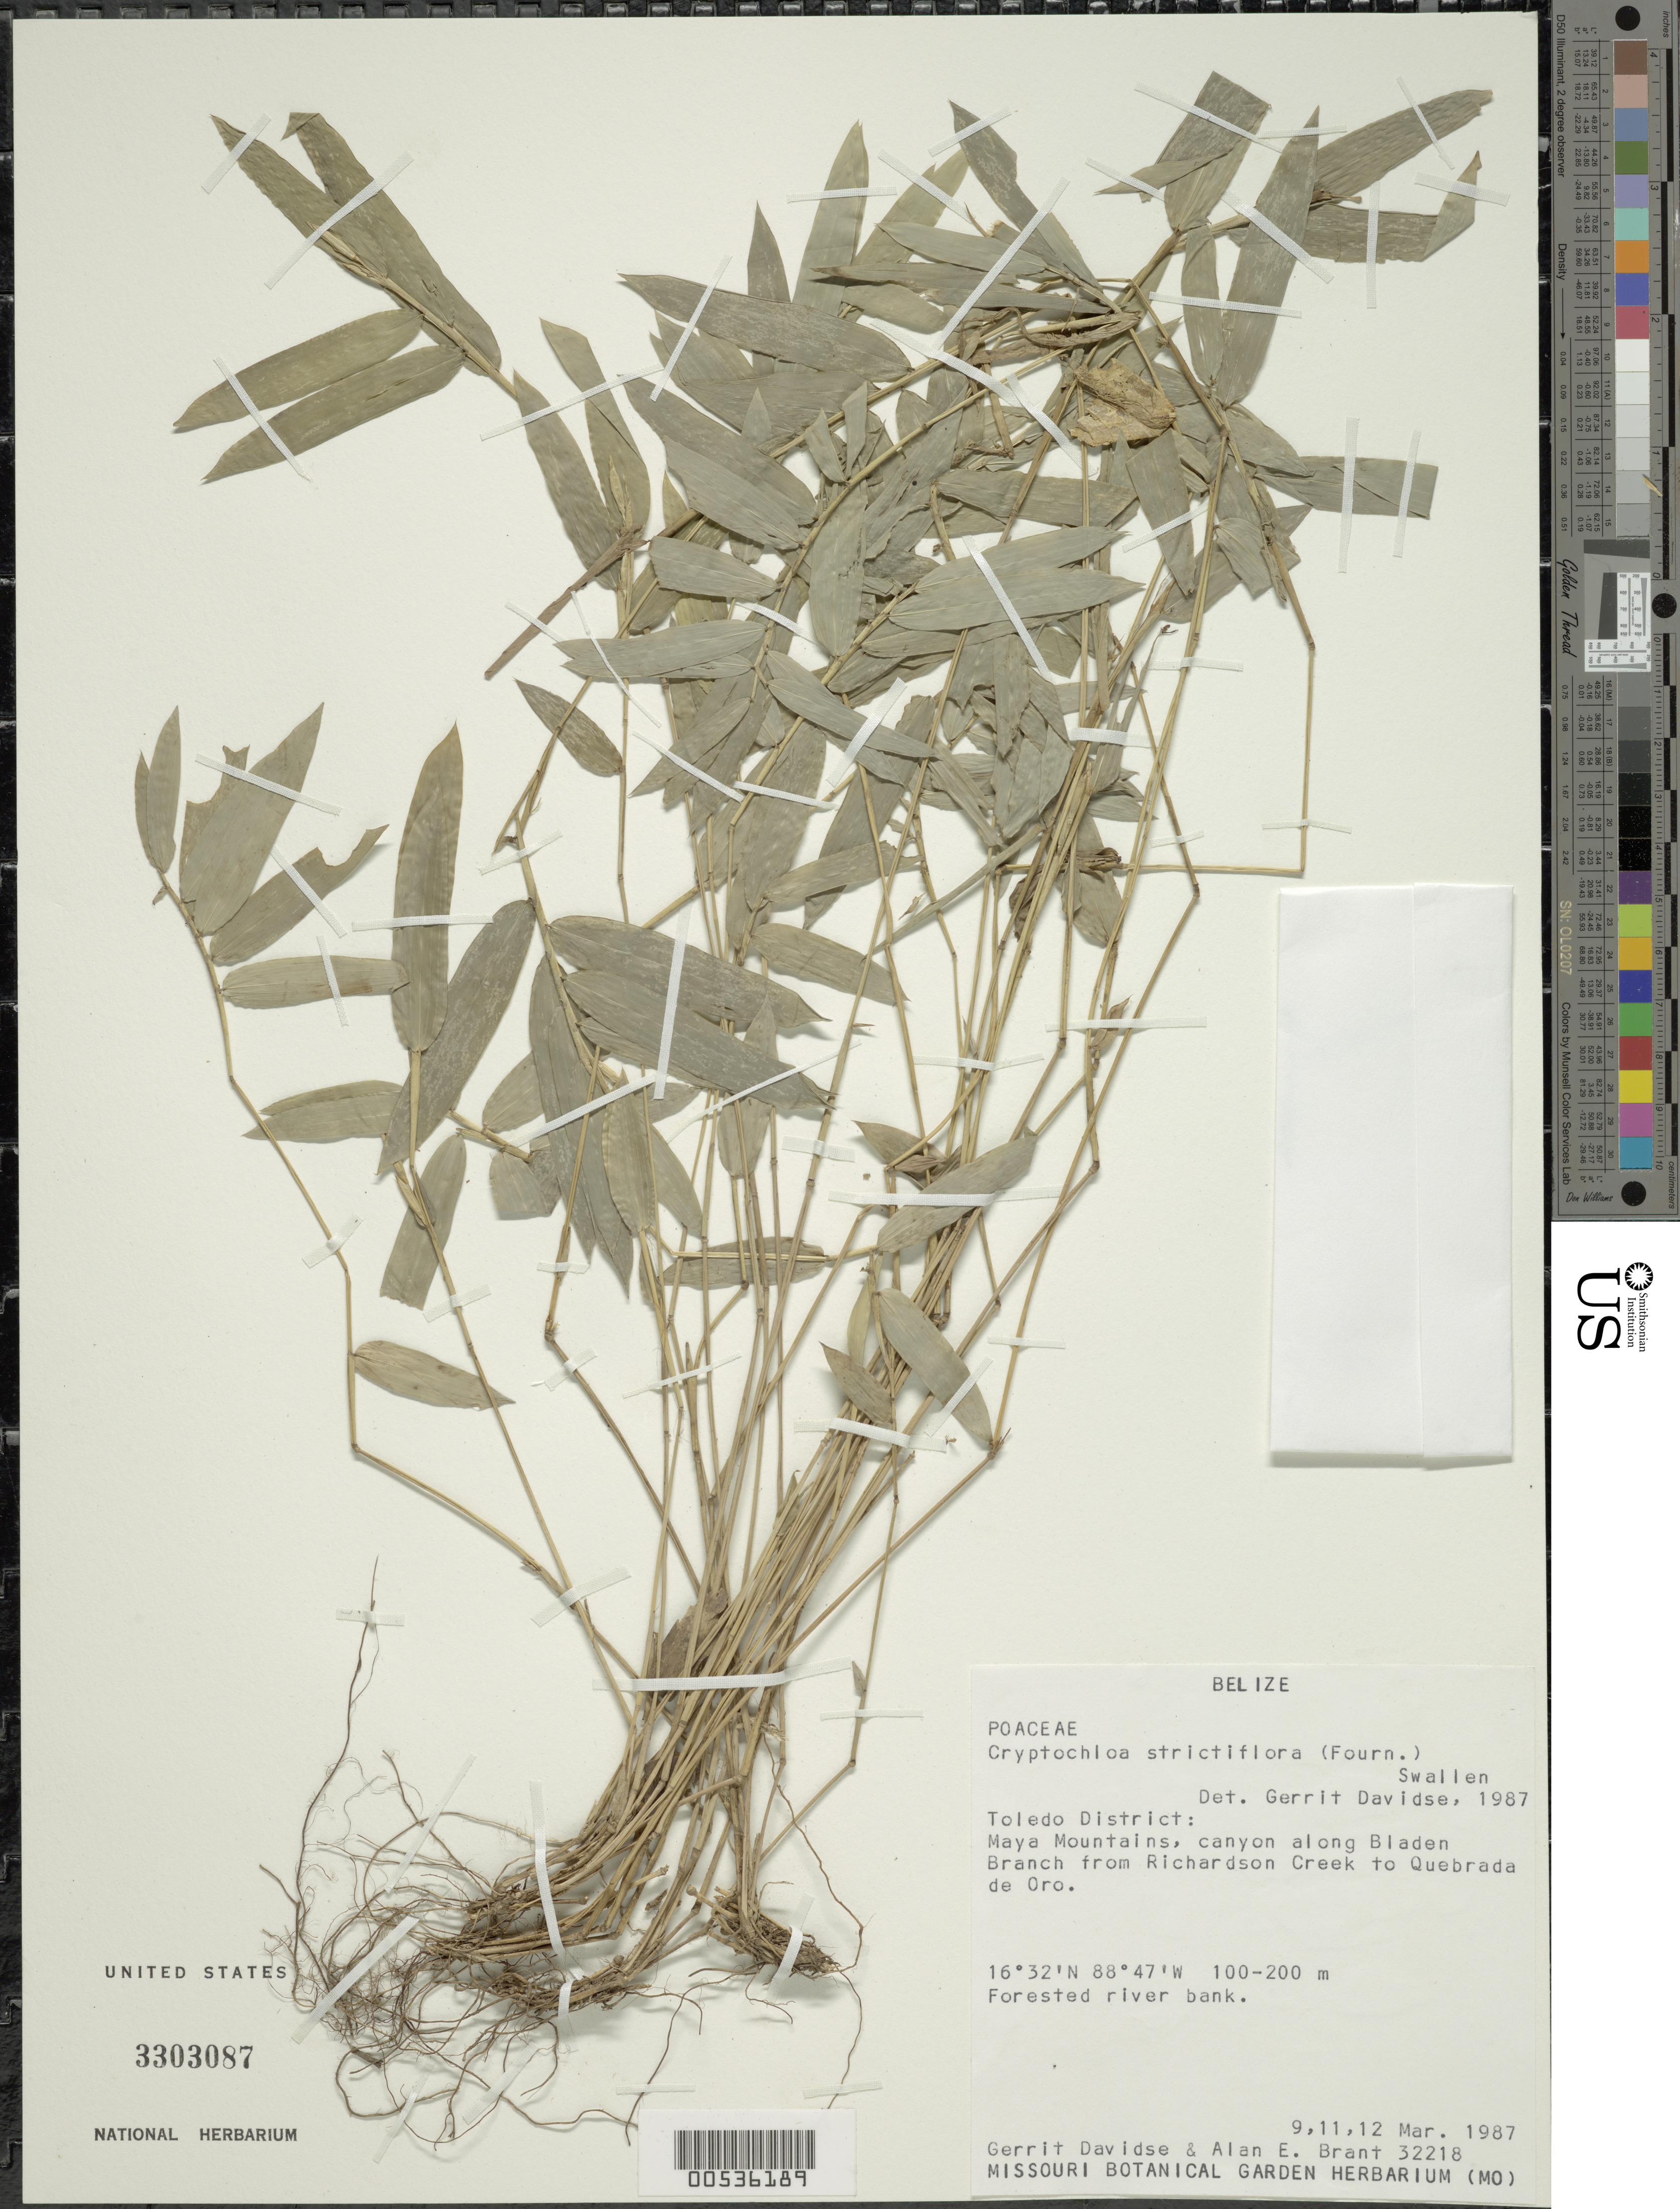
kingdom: Plantae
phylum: Tracheophyta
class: Liliopsida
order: Poales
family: Poaceae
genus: Cryptochloa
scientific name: Cryptochloa strictiflora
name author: (E. Fourn.) Swallen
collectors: G. Davidse & A. Brant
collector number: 32218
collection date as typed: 09 Mar 1987 to 12 Mar 1987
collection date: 1987-03-09/1987-03-12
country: Belize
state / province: Toledo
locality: Maya Mtns, along Bladen Branch from Richardson Creek to Quebrada de Oro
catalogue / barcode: US 3303087